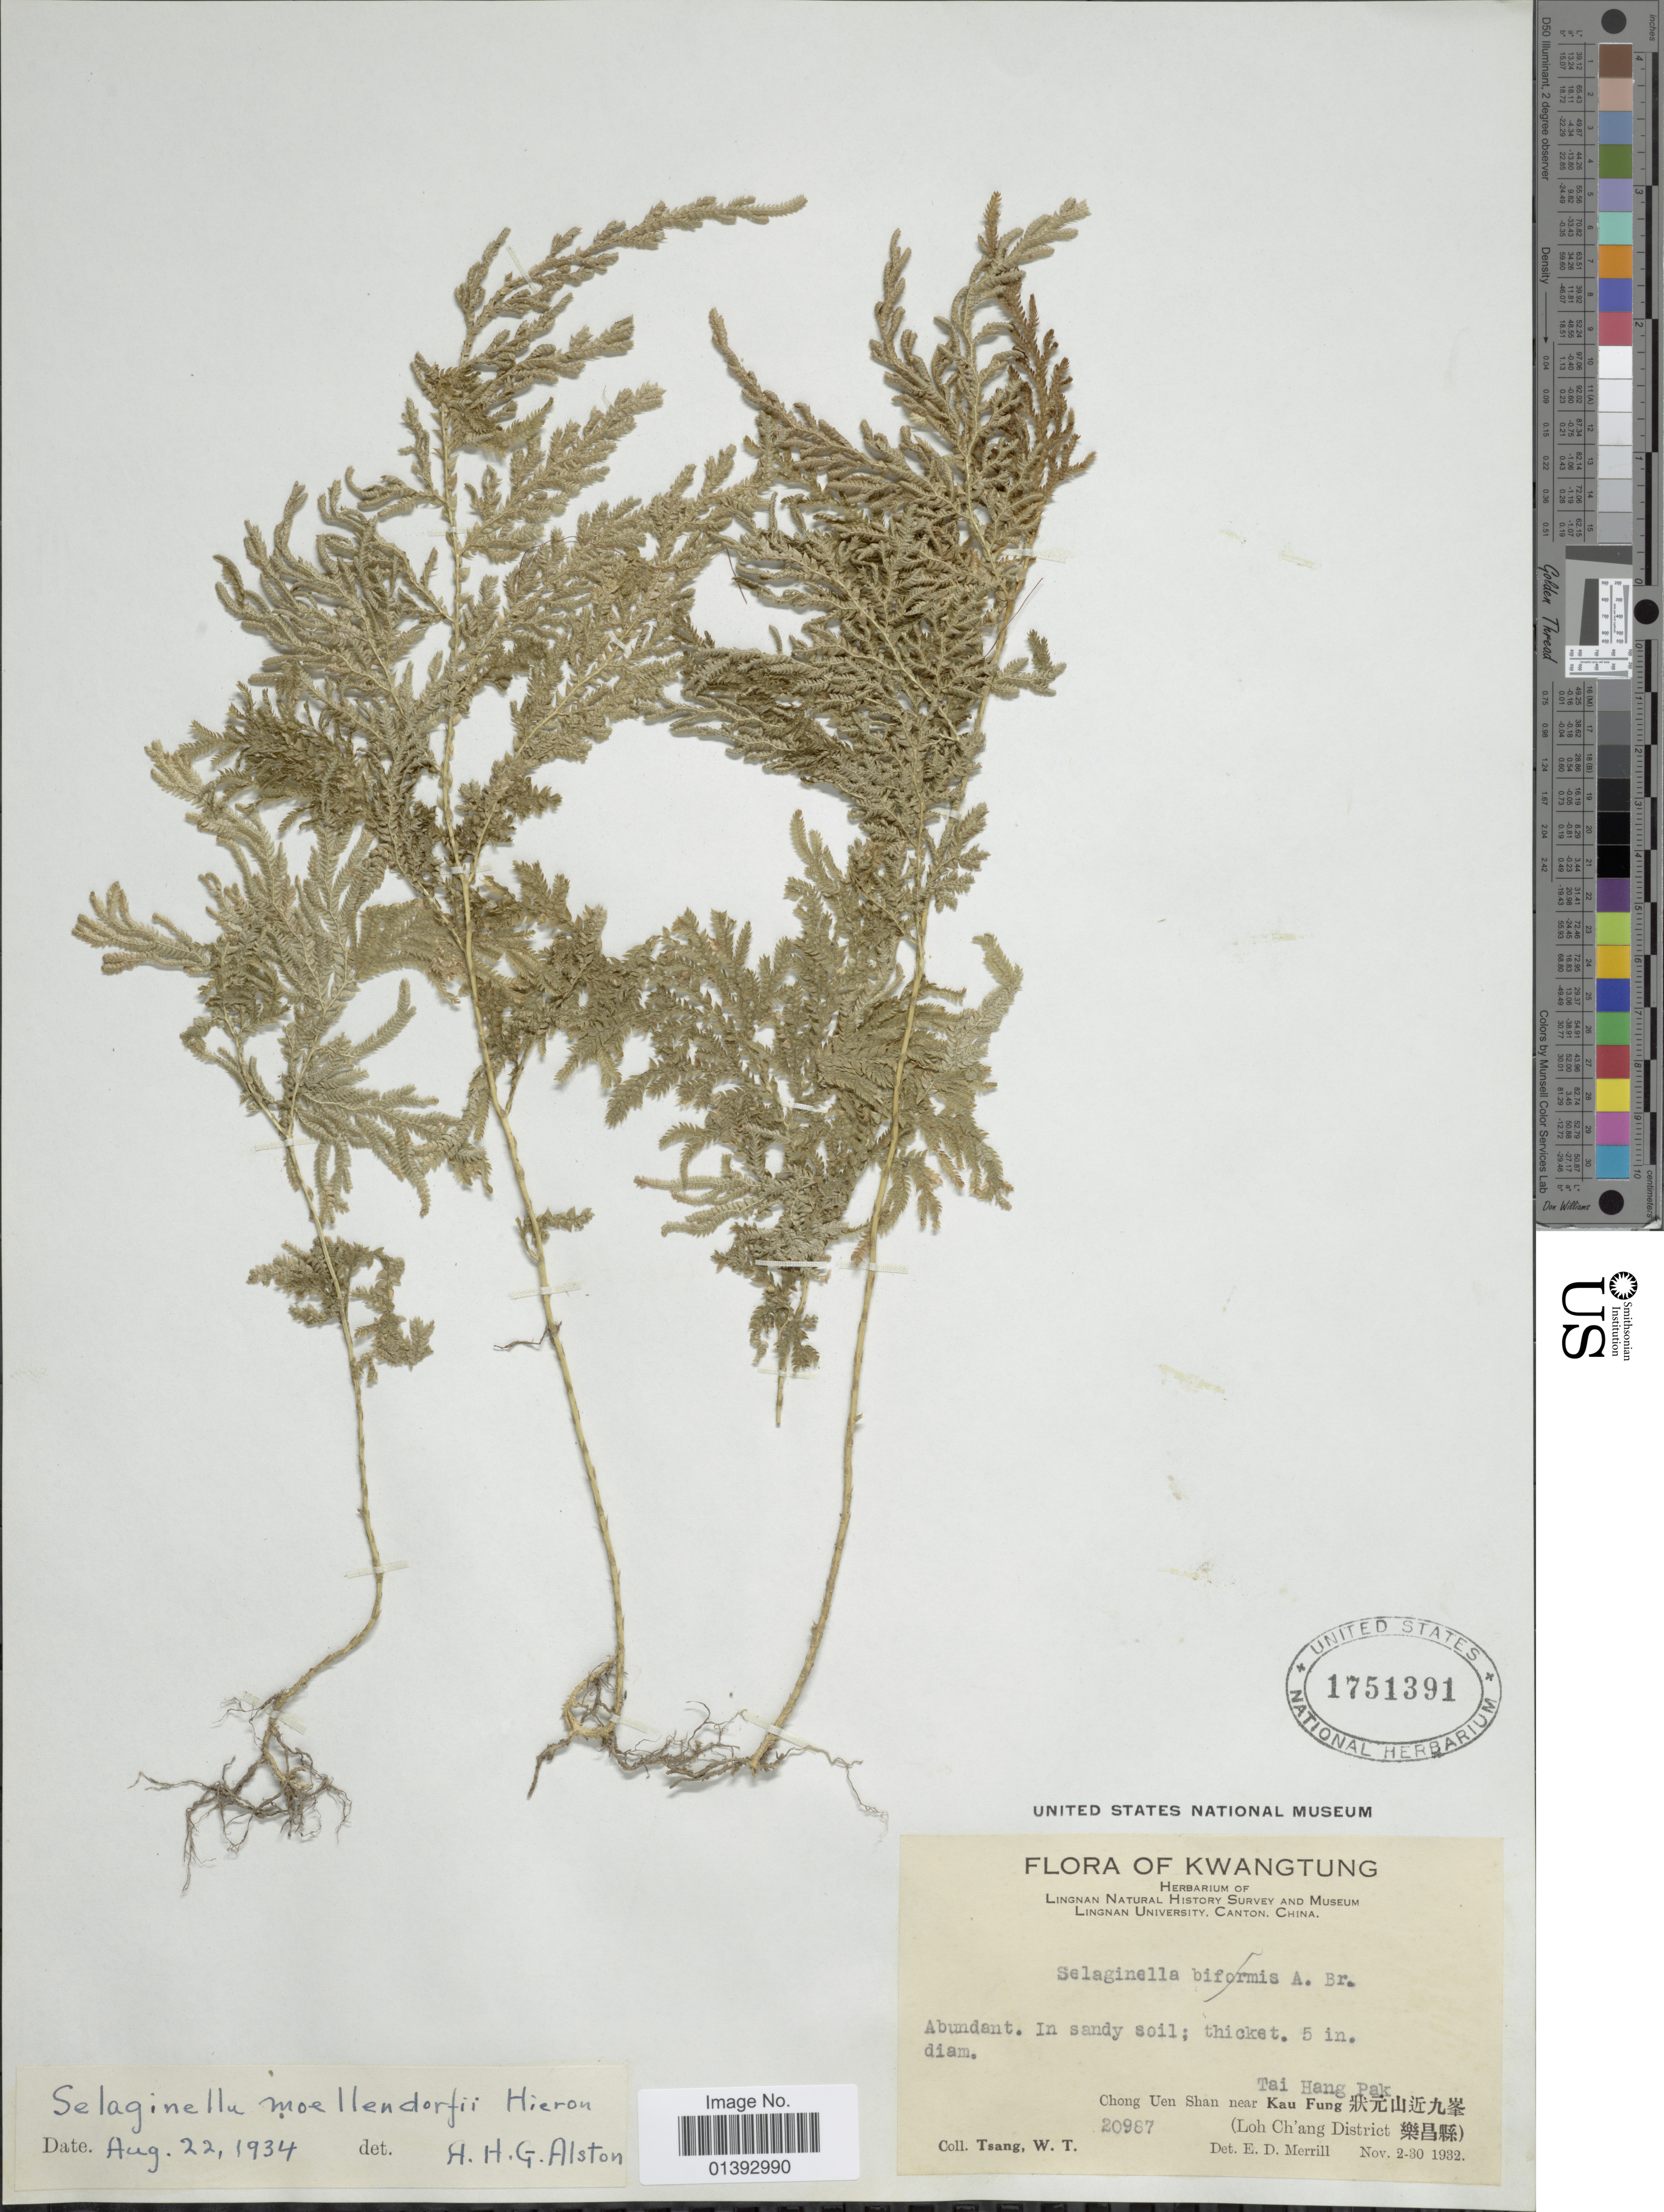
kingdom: Plantae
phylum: Tracheophyta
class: Lycopodiopsida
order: Selaginellales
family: Selaginellaceae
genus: Selaginella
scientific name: Selaginella moellendorffii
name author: Hieron.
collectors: W. T. Tsang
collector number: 20967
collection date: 1932-11-02/1932-11-30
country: China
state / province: Guangdong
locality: Kwangtung, Chong Uen Shan near Kau Fung, Tai Hang Pak, (Loh Ch'ang District)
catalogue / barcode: US 1751391